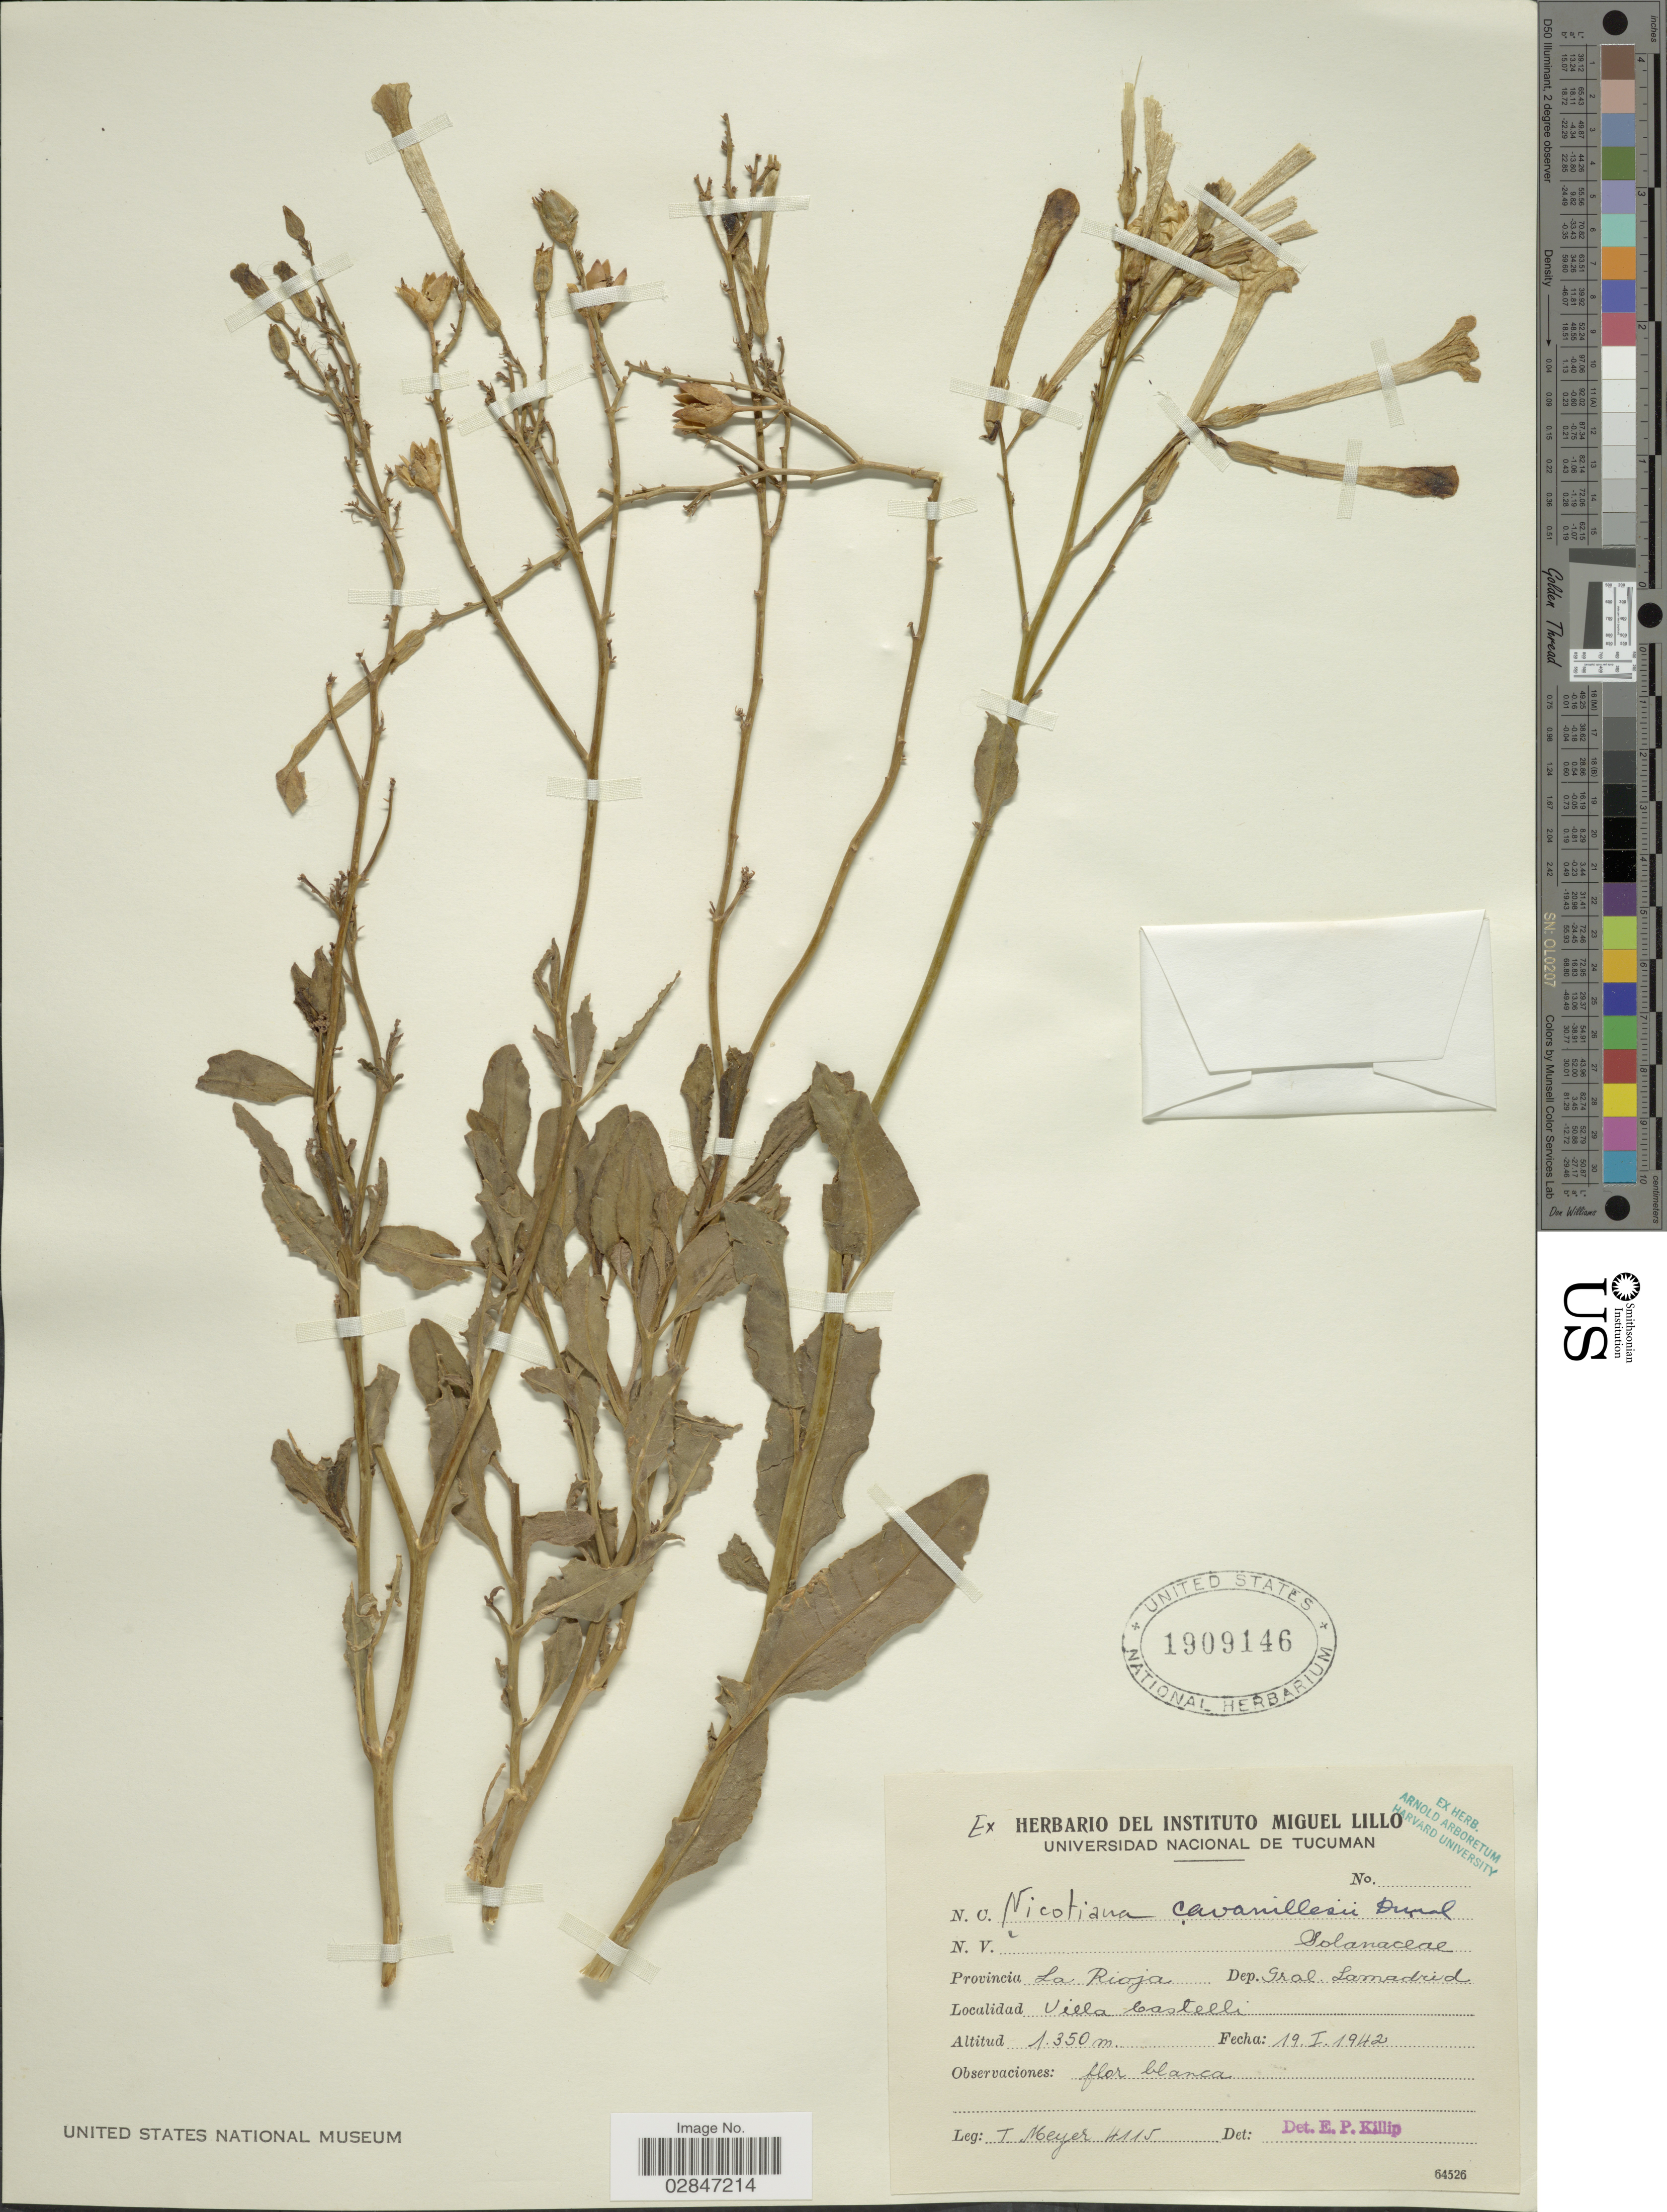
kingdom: Plantae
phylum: Tracheophyta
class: Magnoliopsida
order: Solanales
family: Solanaceae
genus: Nicotiana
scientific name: Nicotiana plumbaginifolia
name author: Viv.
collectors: T. Meyer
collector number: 4115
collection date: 1942-01-19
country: Argentina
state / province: La Rioja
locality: Provincia La Rioja, Dep. Gral. Lamadrid, Villa Castelli.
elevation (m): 1350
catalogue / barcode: US 1909146